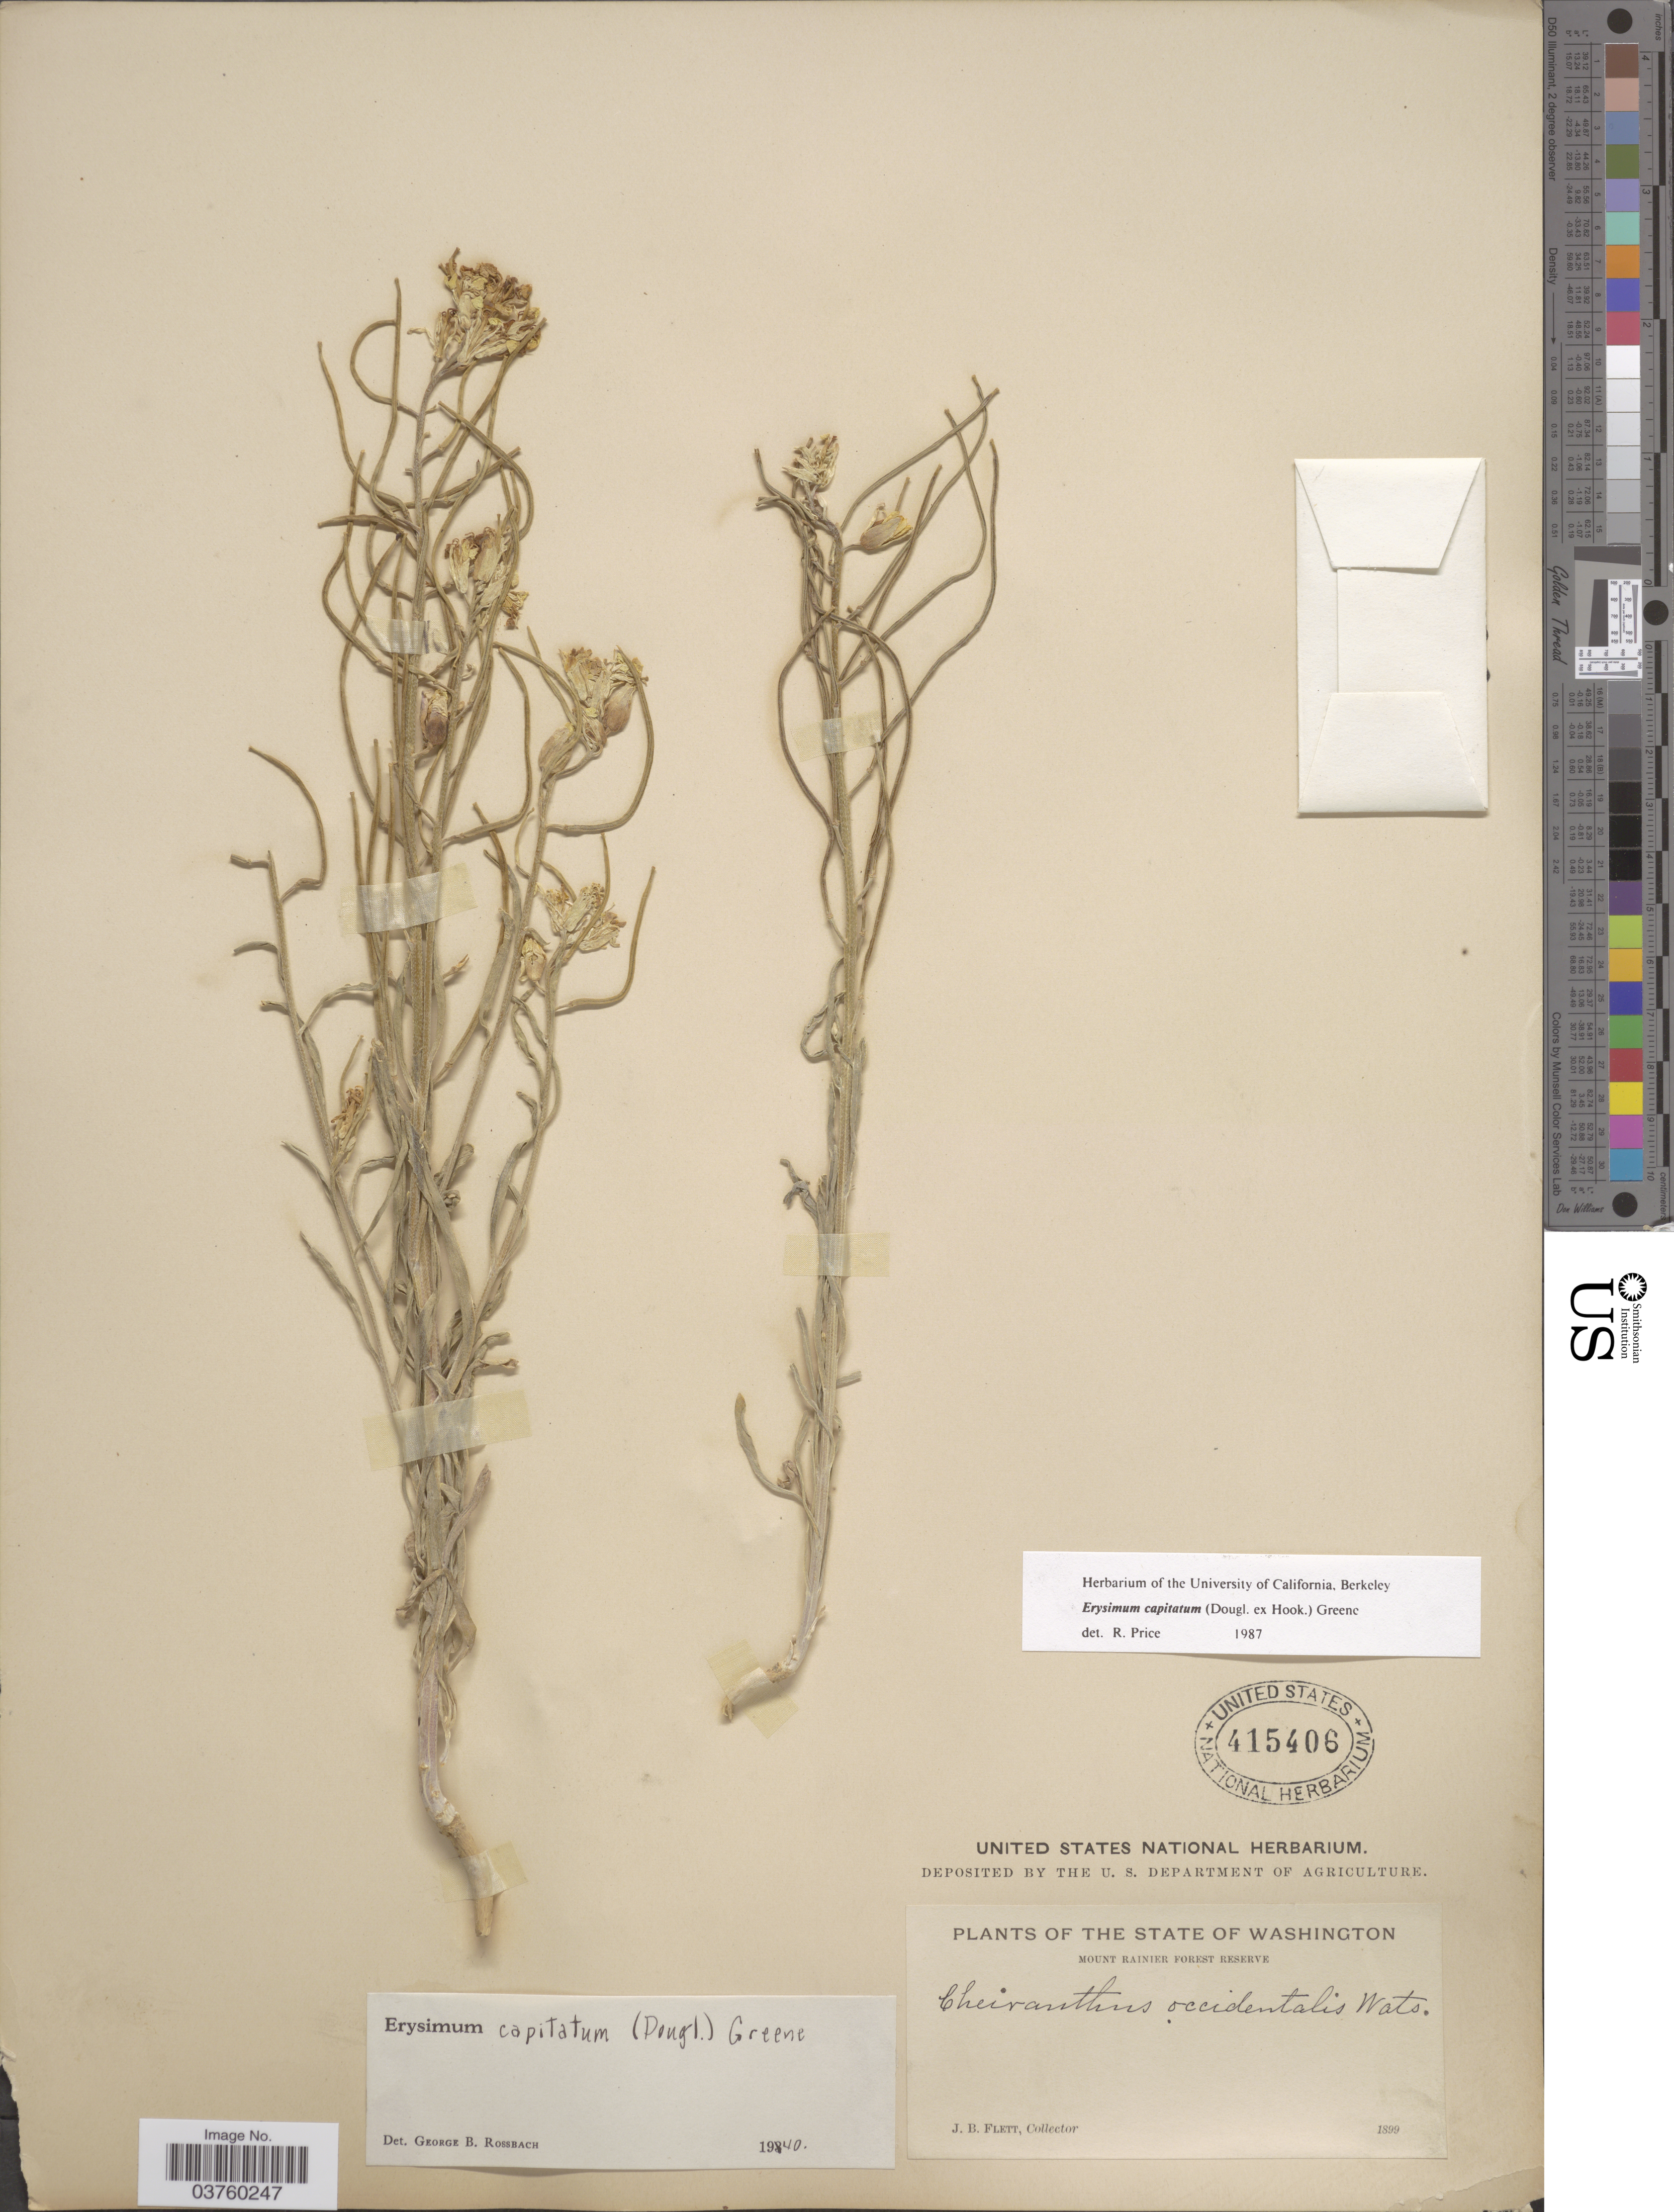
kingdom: Plantae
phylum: Tracheophyta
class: Magnoliopsida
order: Brassicales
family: Brassicaceae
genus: Erysimum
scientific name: Erysimum capitatum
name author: (Douglas ex Hook.) Greene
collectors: J. Flett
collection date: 1899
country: United States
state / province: Washington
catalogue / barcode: US 415406